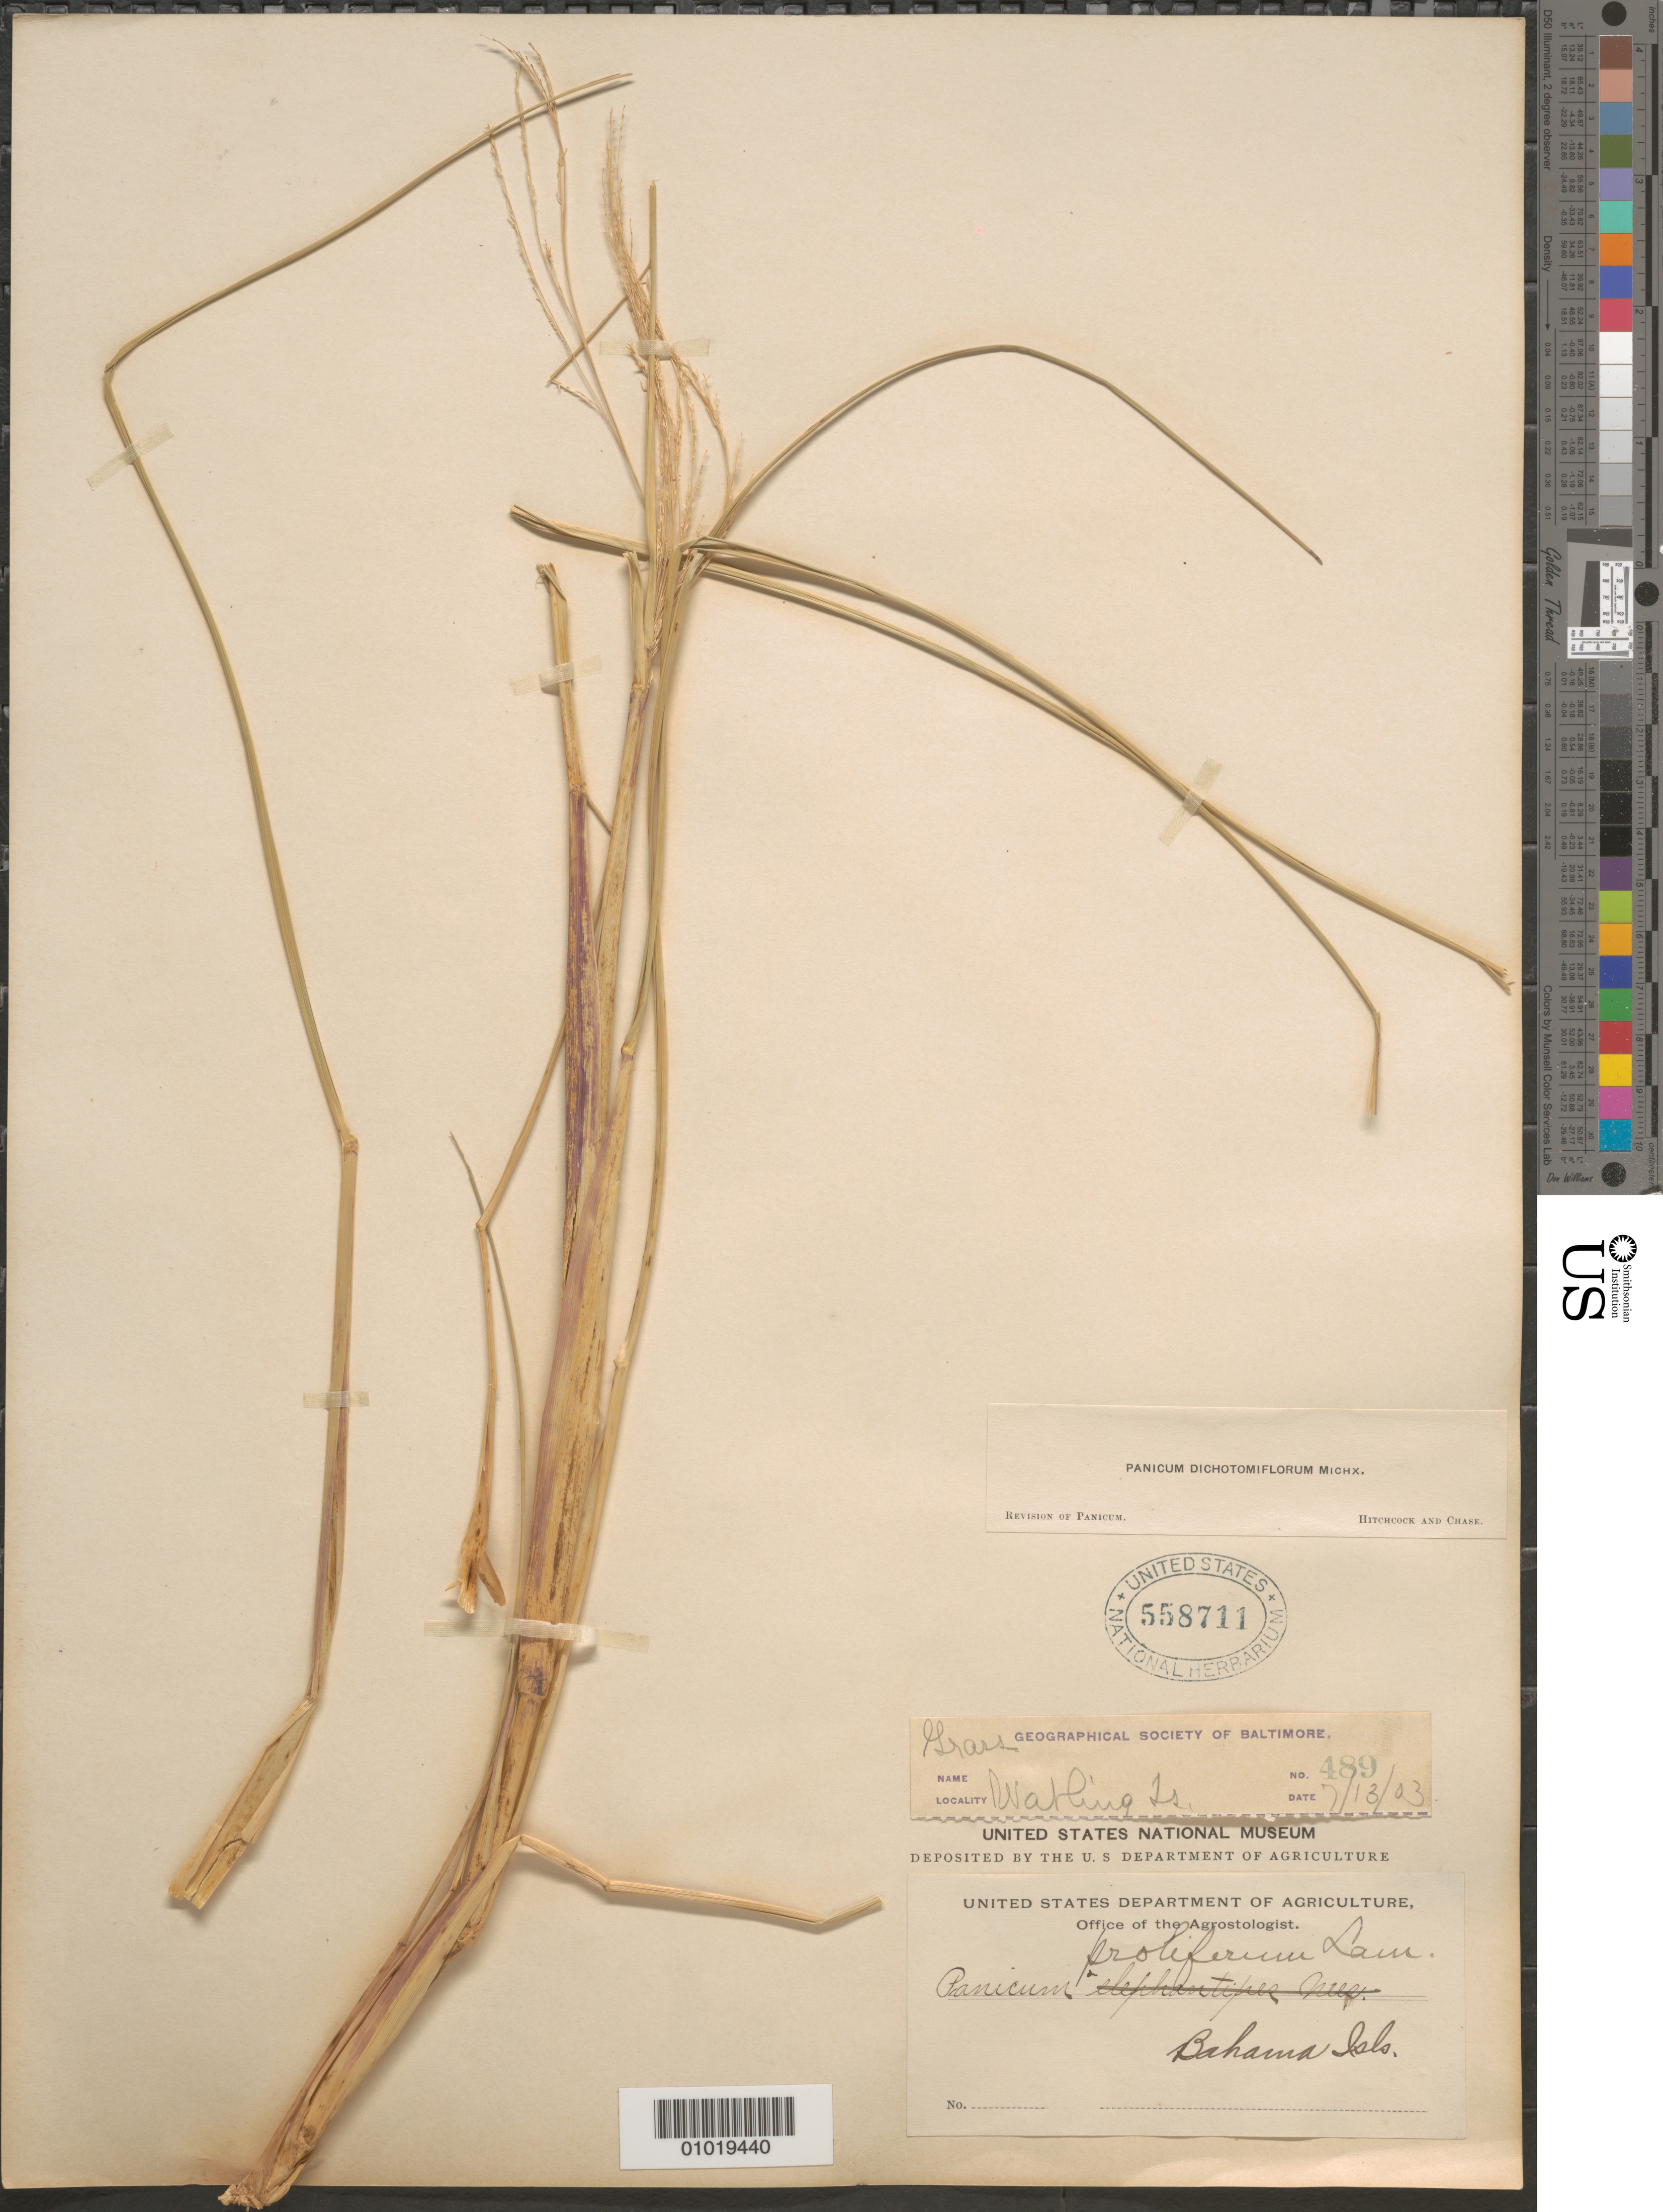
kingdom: Plantae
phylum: Tracheophyta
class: Liliopsida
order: Poales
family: Poaceae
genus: Panicum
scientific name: Panicum dichotomiflorum subsp. dichotomiflorum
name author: Michx.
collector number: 489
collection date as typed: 13 Jul 1903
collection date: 1903-07-13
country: Bahamas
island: San Salvador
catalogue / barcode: US 558711